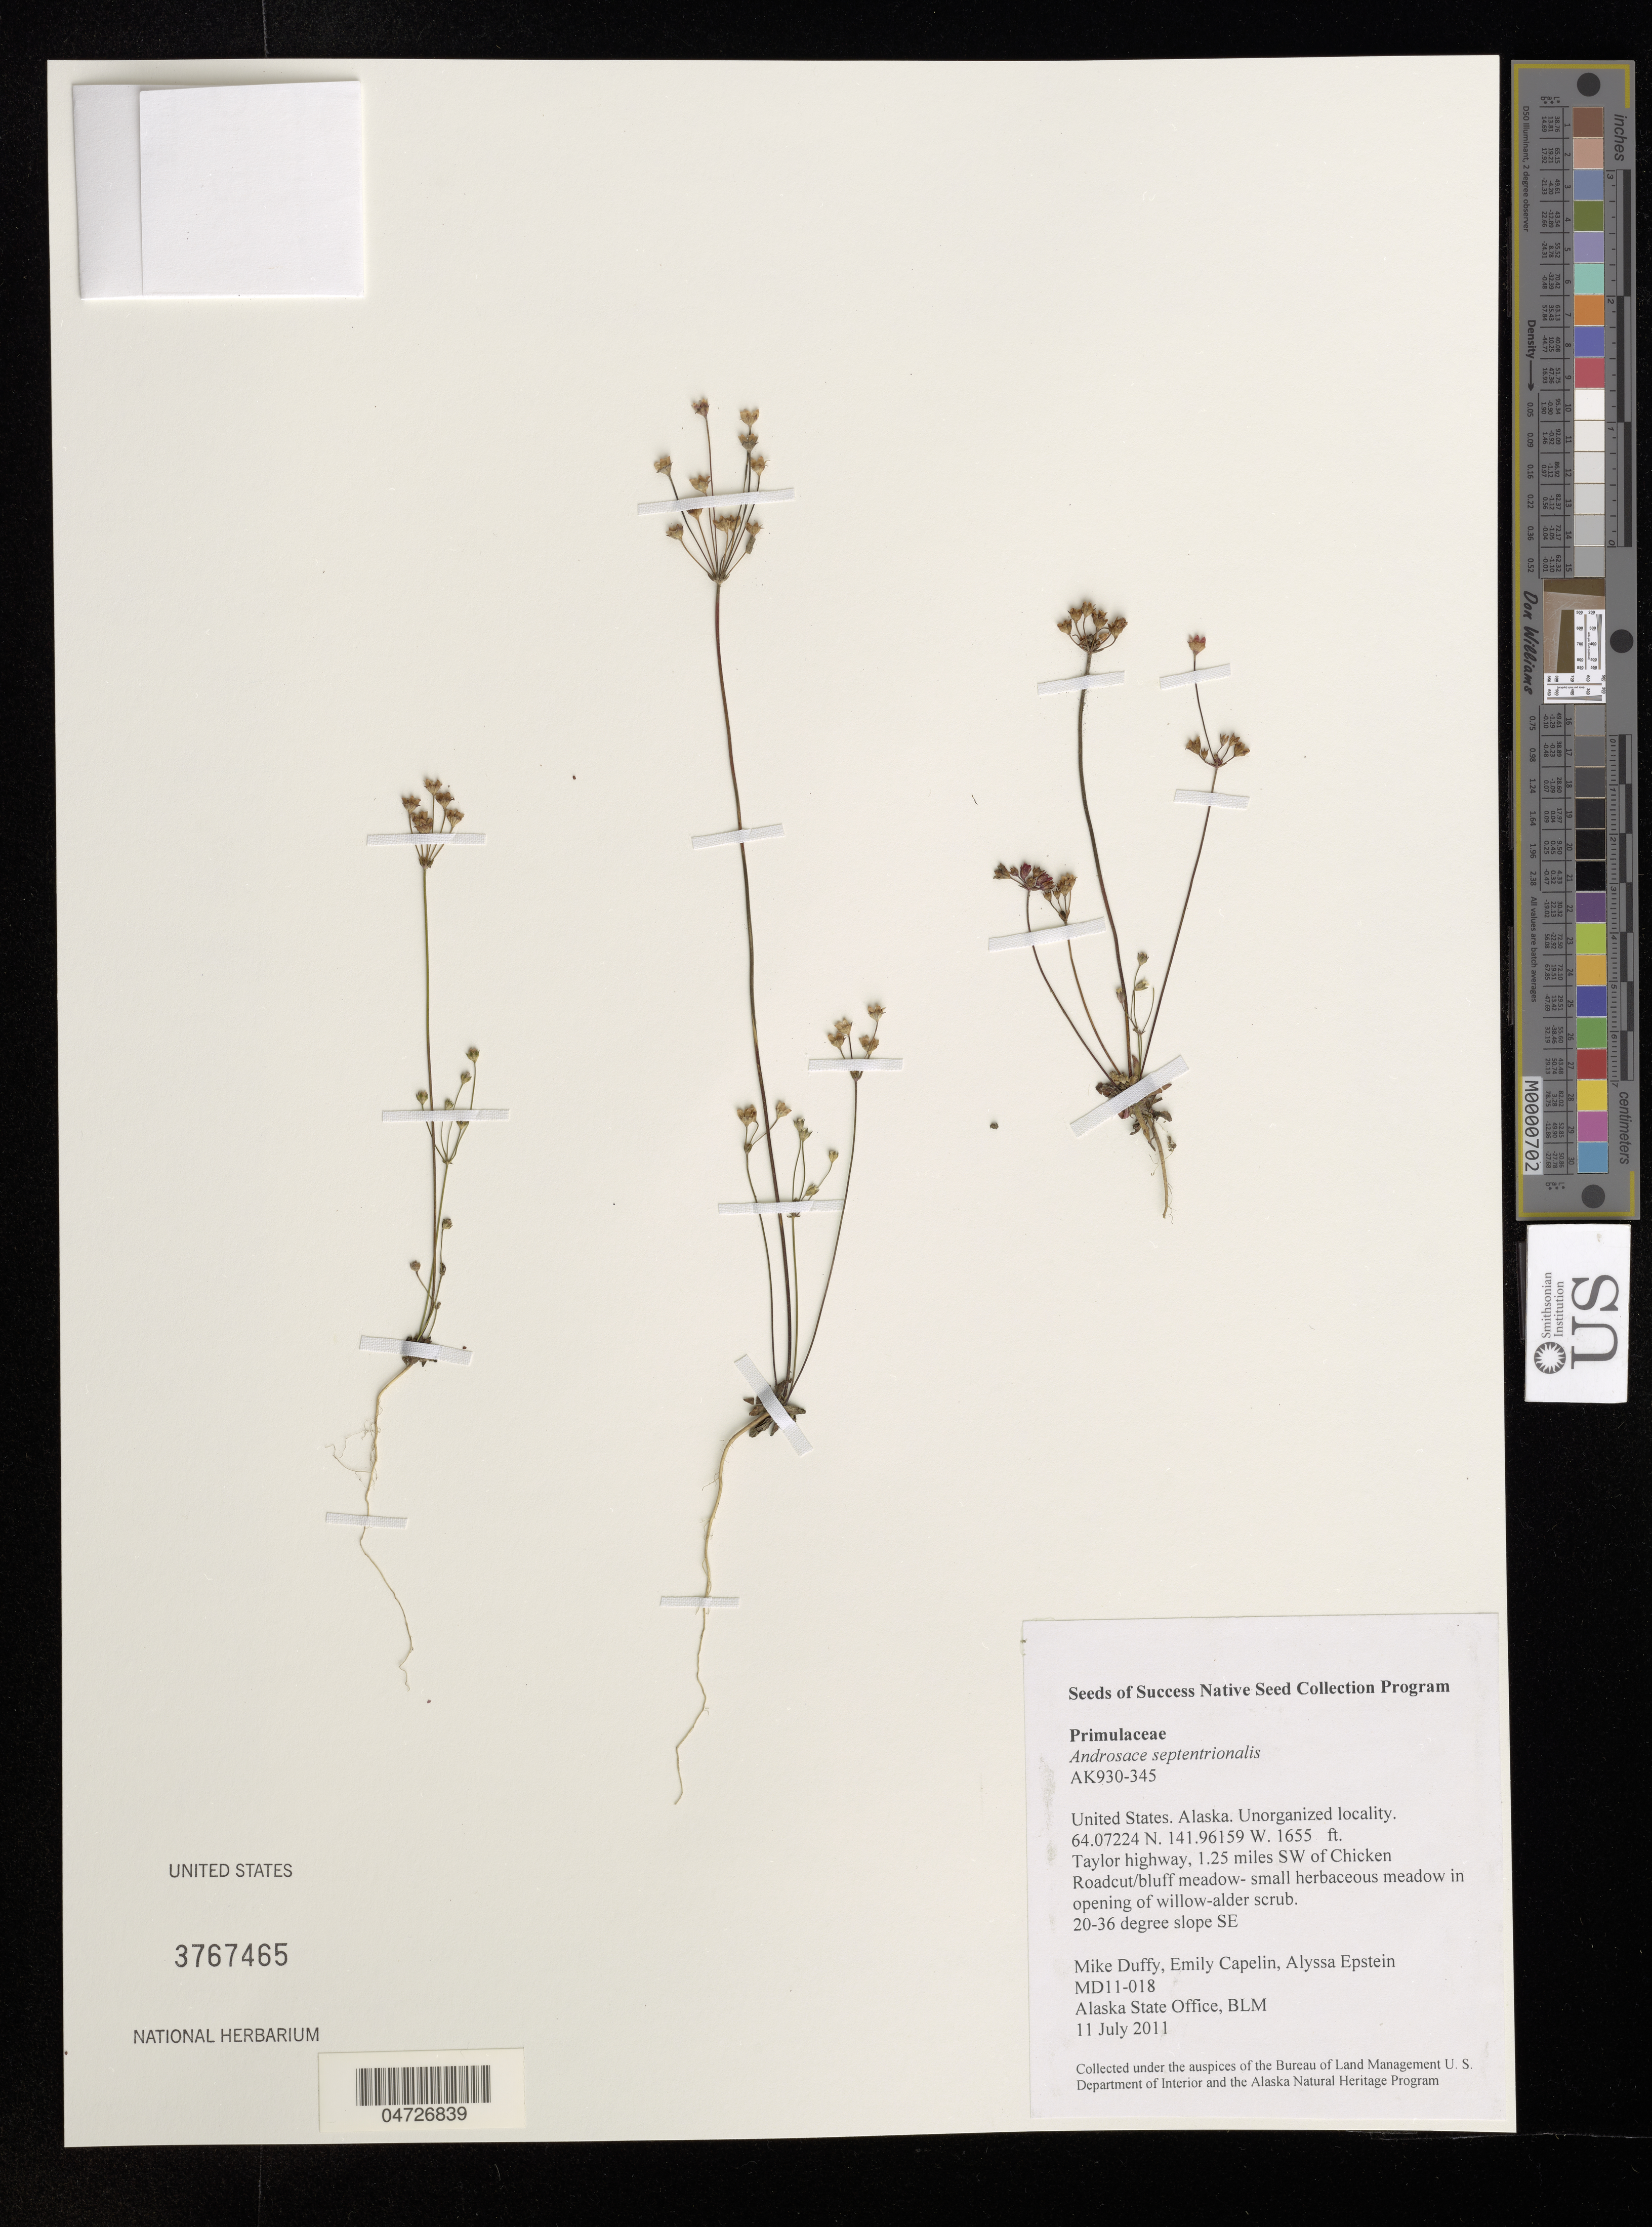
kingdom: Plantae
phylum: Tracheophyta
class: Magnoliopsida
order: Ericales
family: Primulaceae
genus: Androsace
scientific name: Androsace septentrionalis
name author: L.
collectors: M. Duffy, E. Capelin & A. Epstein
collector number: MD11-018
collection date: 2011-07-11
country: United States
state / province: Alaska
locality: Taylor highway, 1.25 miles SW of Chicken Roadcut/bluff meadow-small herbaceous meadow in opening of willow-alder scrub. 20-36 degree slope SE.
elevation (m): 504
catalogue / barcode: US 3767465